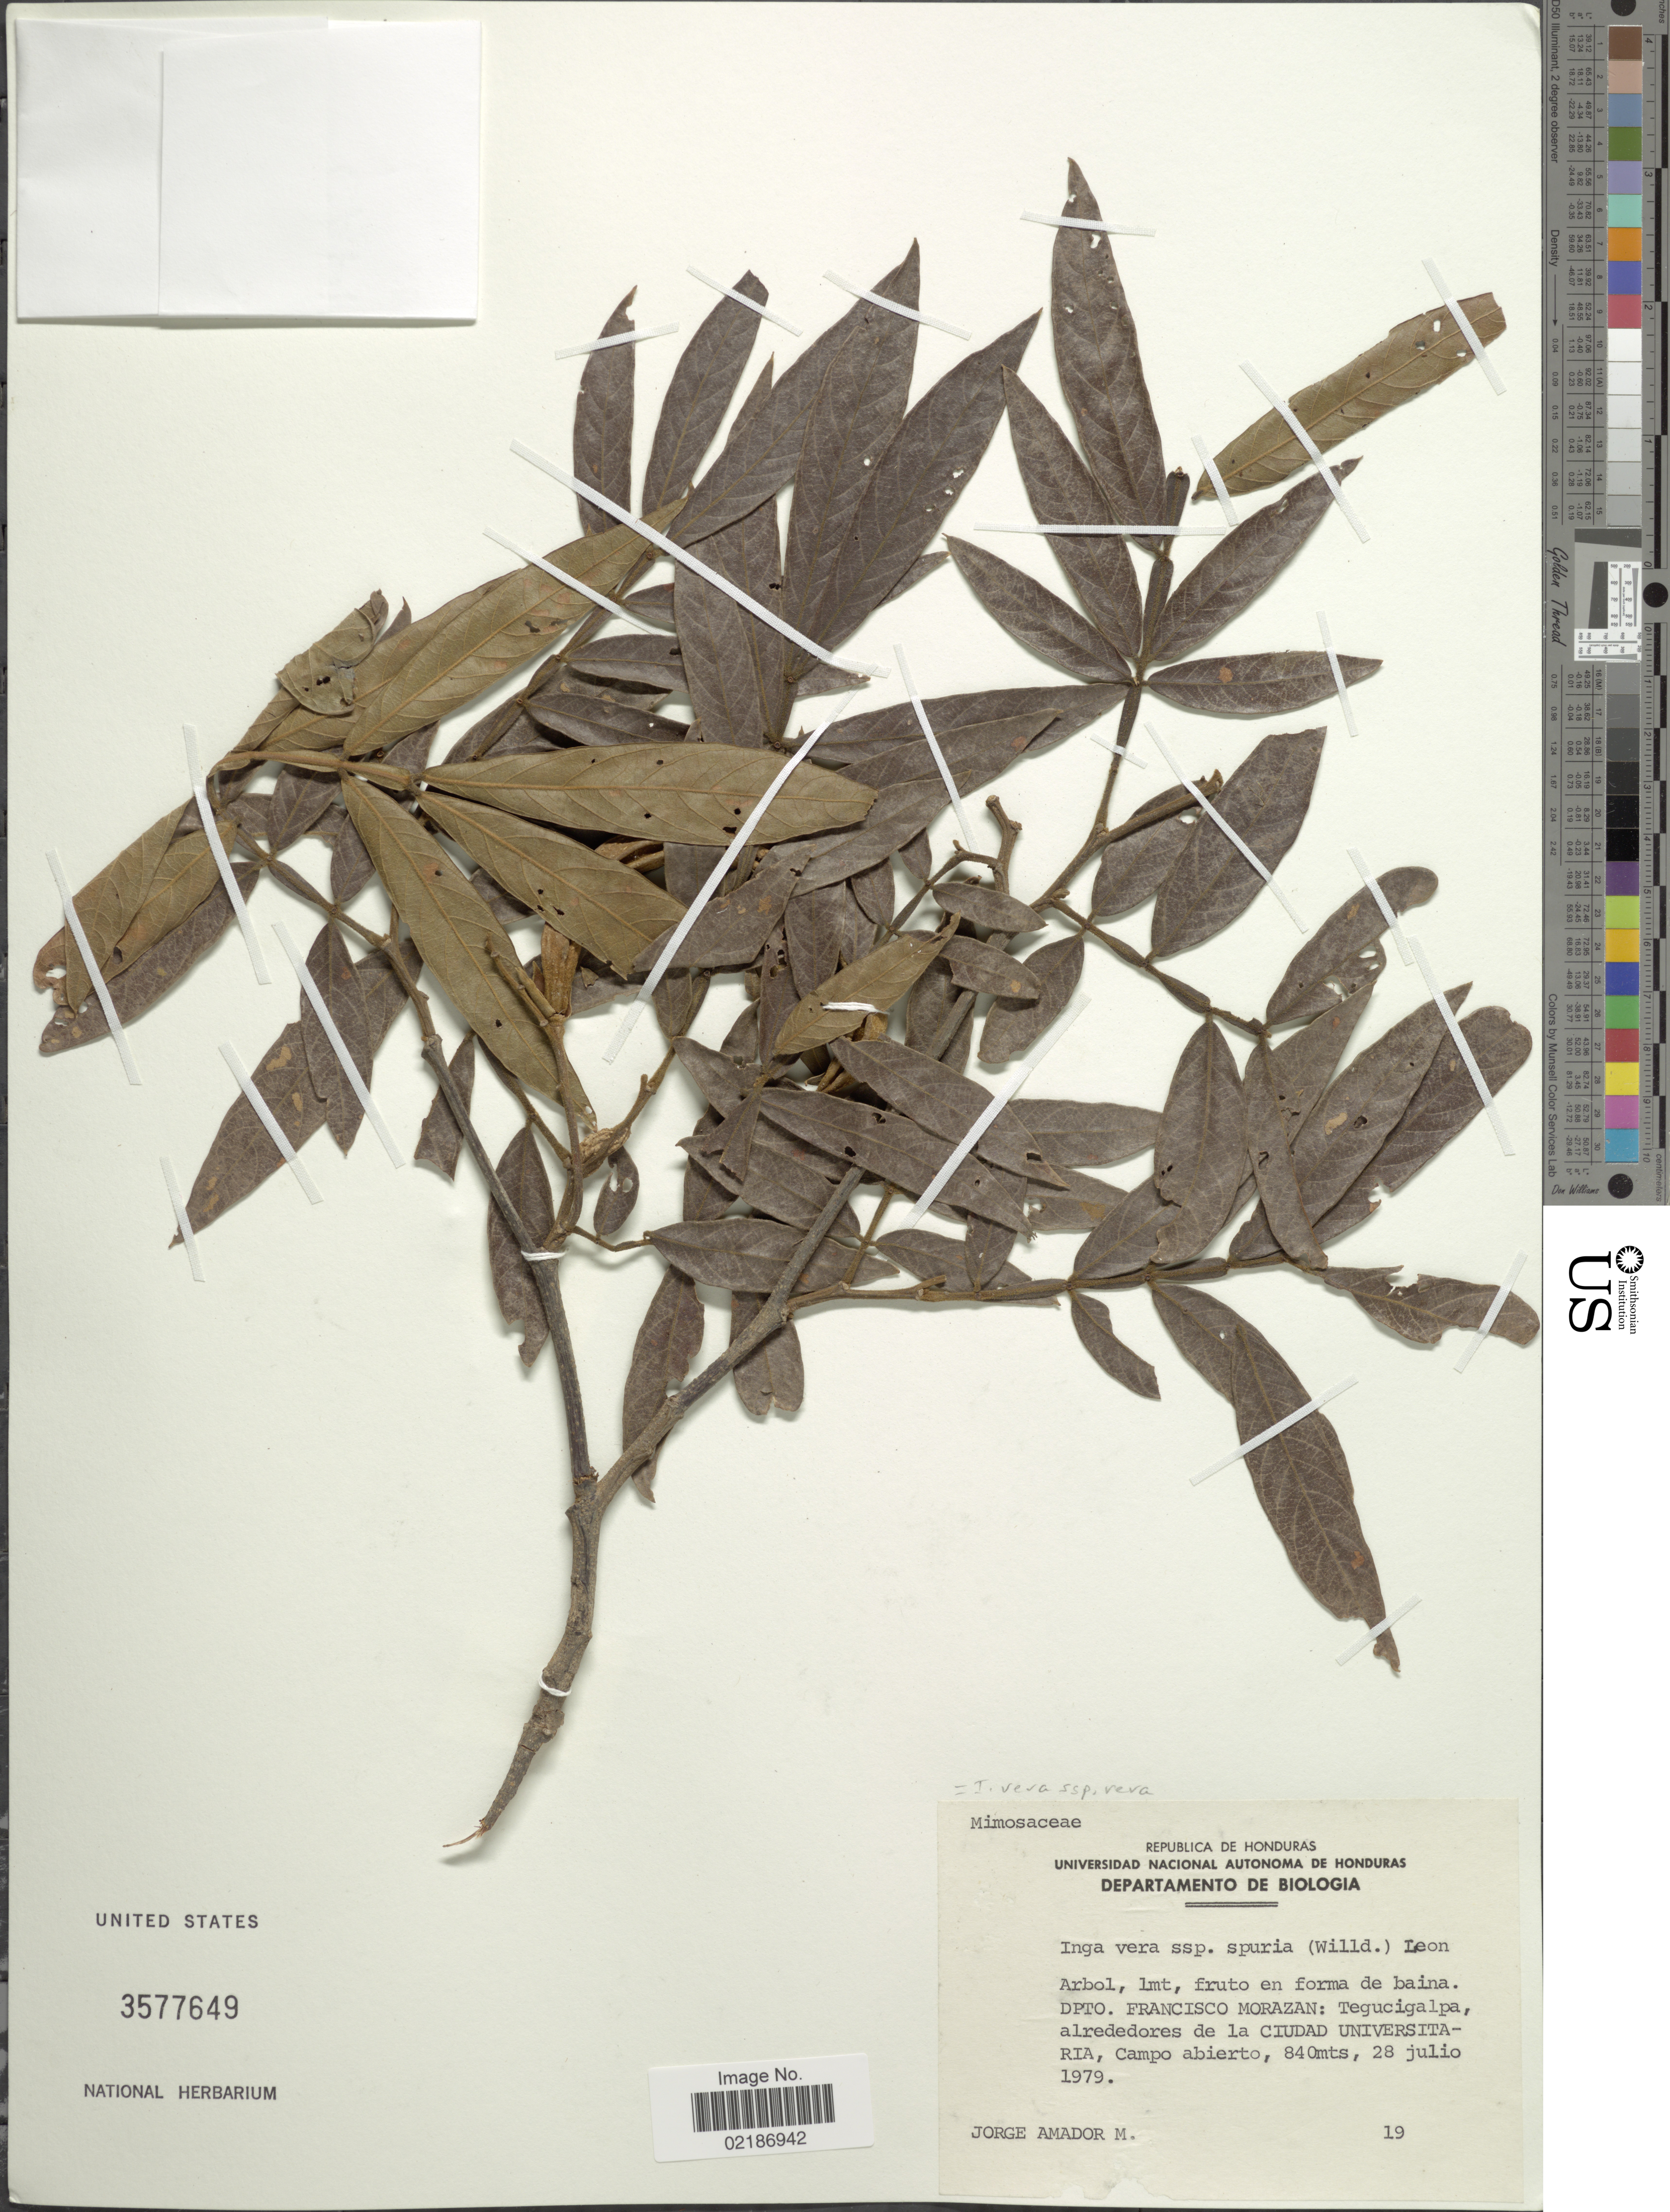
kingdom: Plantae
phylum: Tracheophyta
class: Magnoliopsida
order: Fabales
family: Fabaceae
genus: Inga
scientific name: Inga vera subsp. vera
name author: Willd.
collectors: J. Amador M.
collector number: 19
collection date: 1979-07-28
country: Honduras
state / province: Fco. Morazán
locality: Dpto. Francisco Morazan, Tegucigalpa, alrededores de la Ciudad Universitaria, Campo abierto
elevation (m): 840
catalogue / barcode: US 3577649